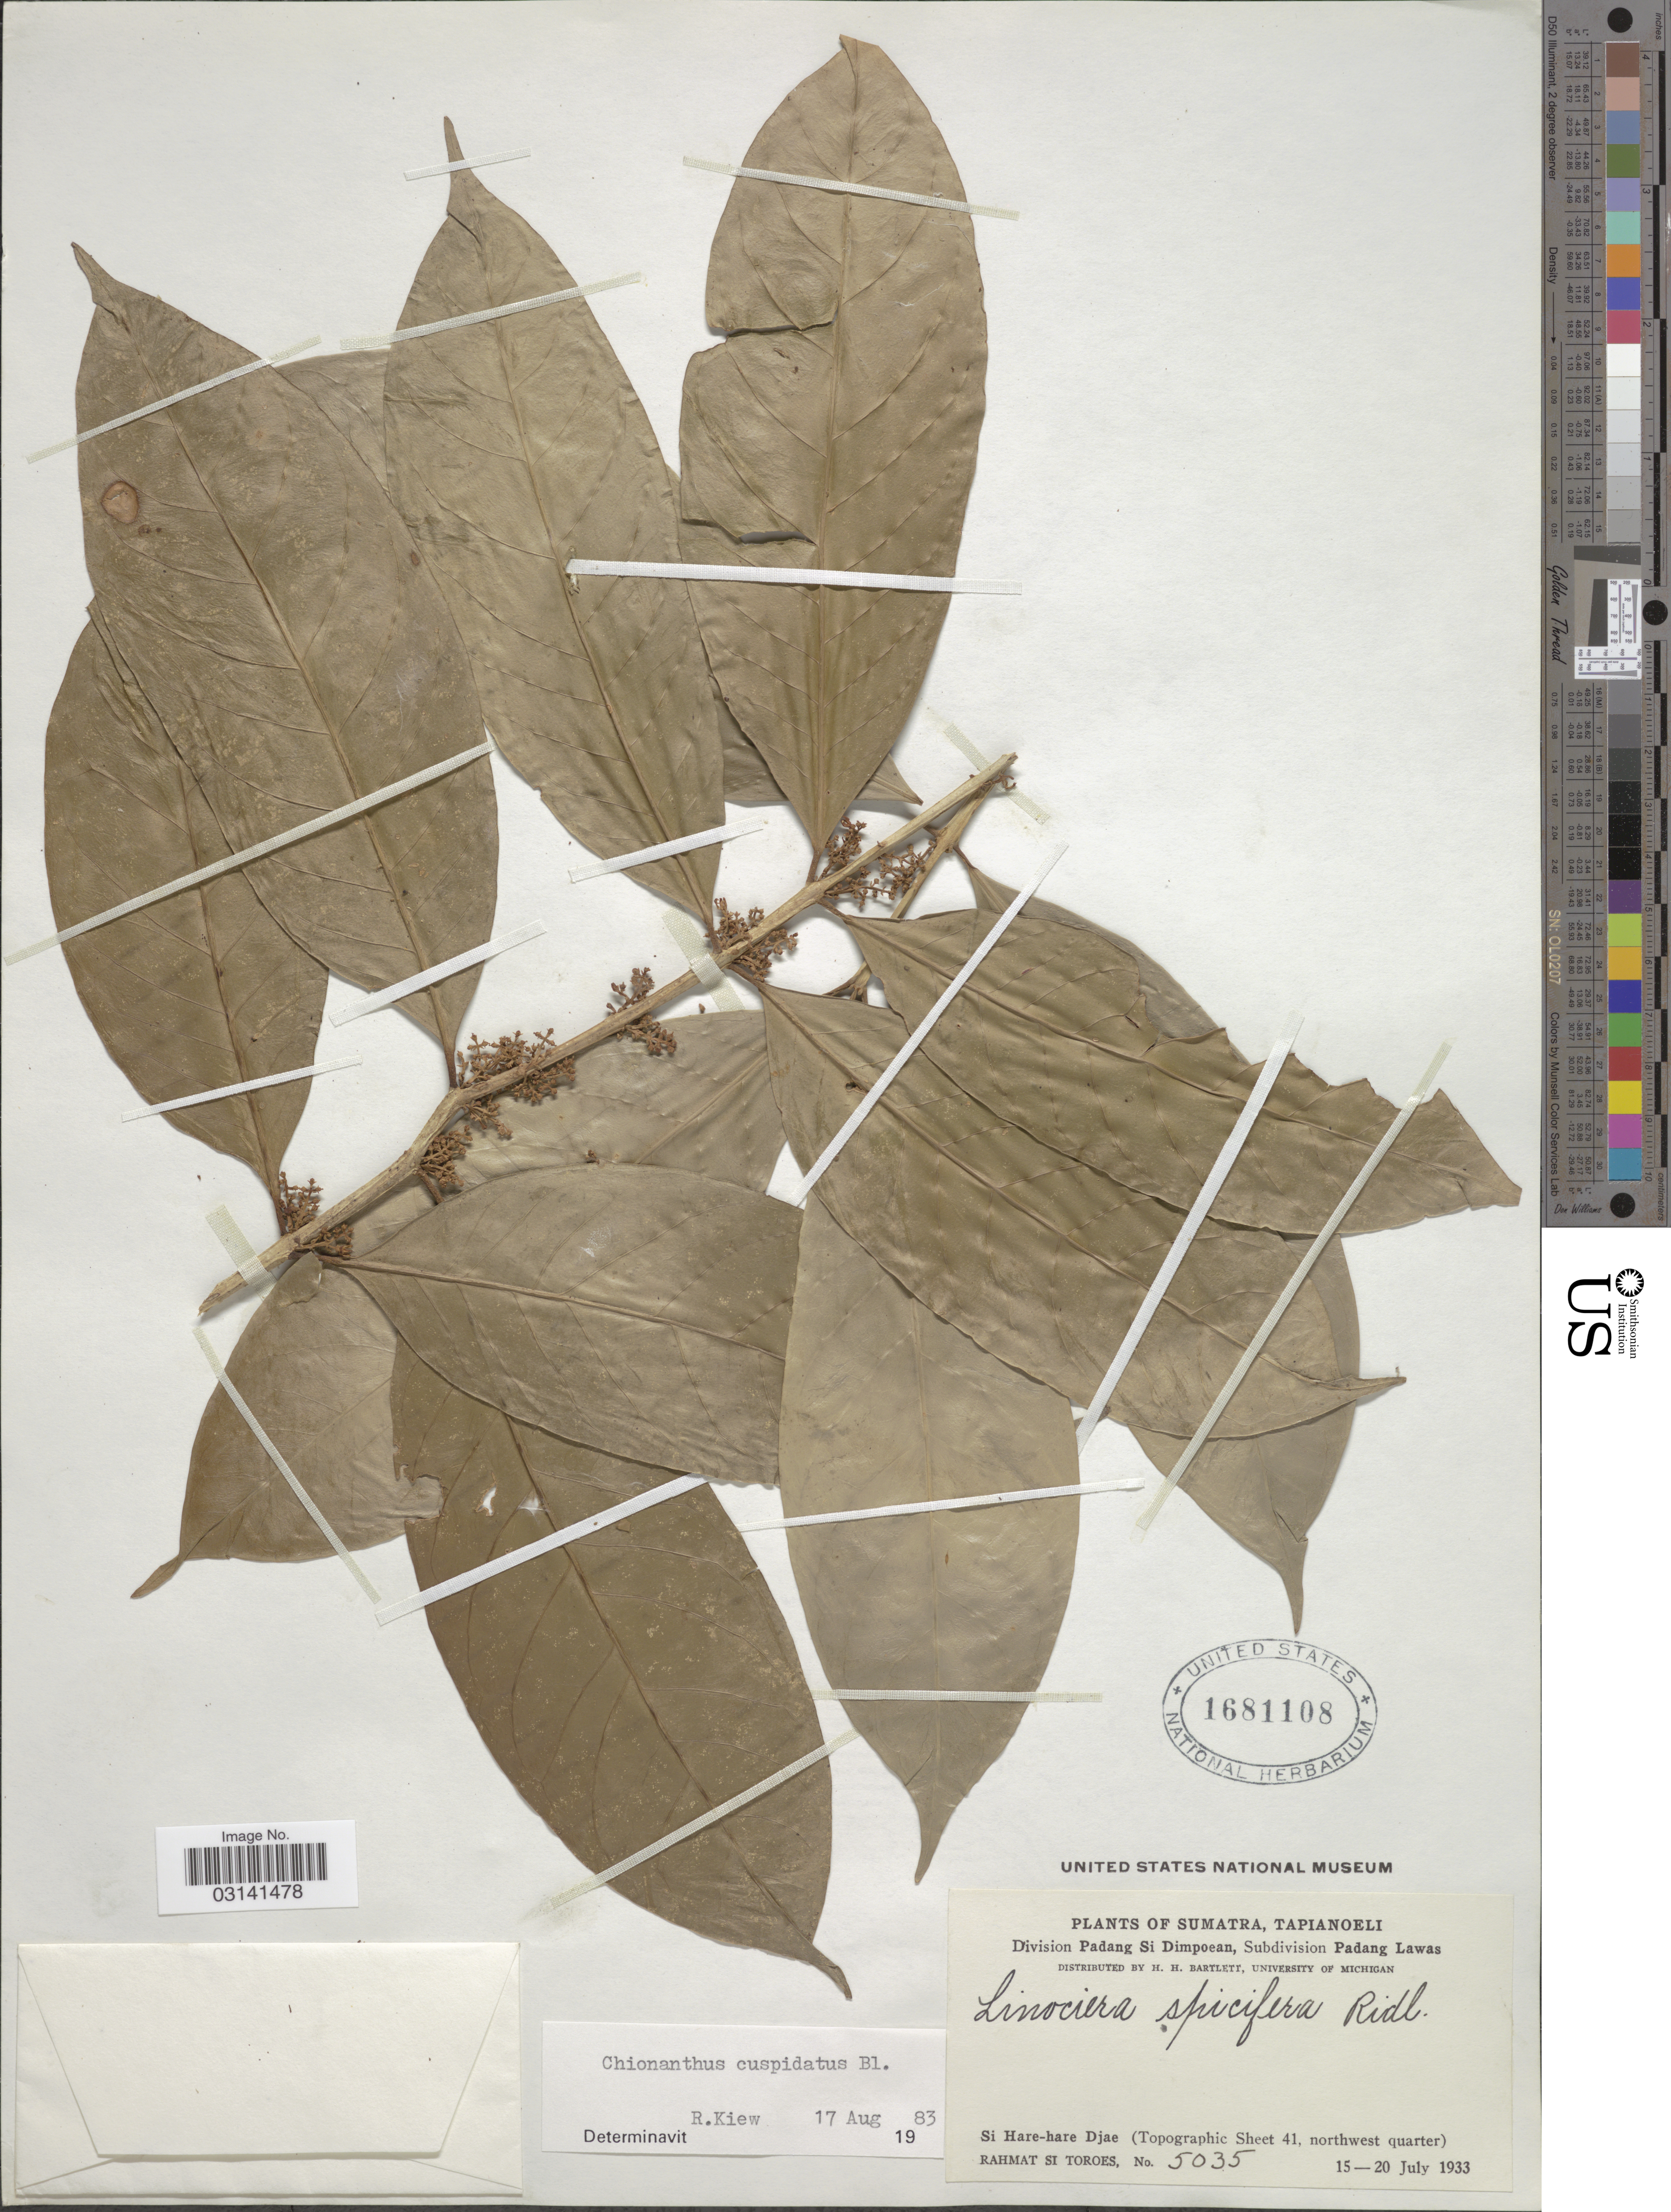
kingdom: Plantae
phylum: Tracheophyta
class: Magnoliopsida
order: Lamiales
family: Oleaceae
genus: Chionanthus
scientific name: Chionanthus cuspidatus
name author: Blume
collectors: Rahmat Si Boeea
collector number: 5035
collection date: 1933-07-15/1933-07-20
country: Indonesia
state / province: Sumatra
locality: Tapianoeli. Division Padang Si Dimpoean, Subdivision Padang Lawas. Si Hare-hare Djae (Topographic Sheet 41, northwest quarter).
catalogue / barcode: US 1681108